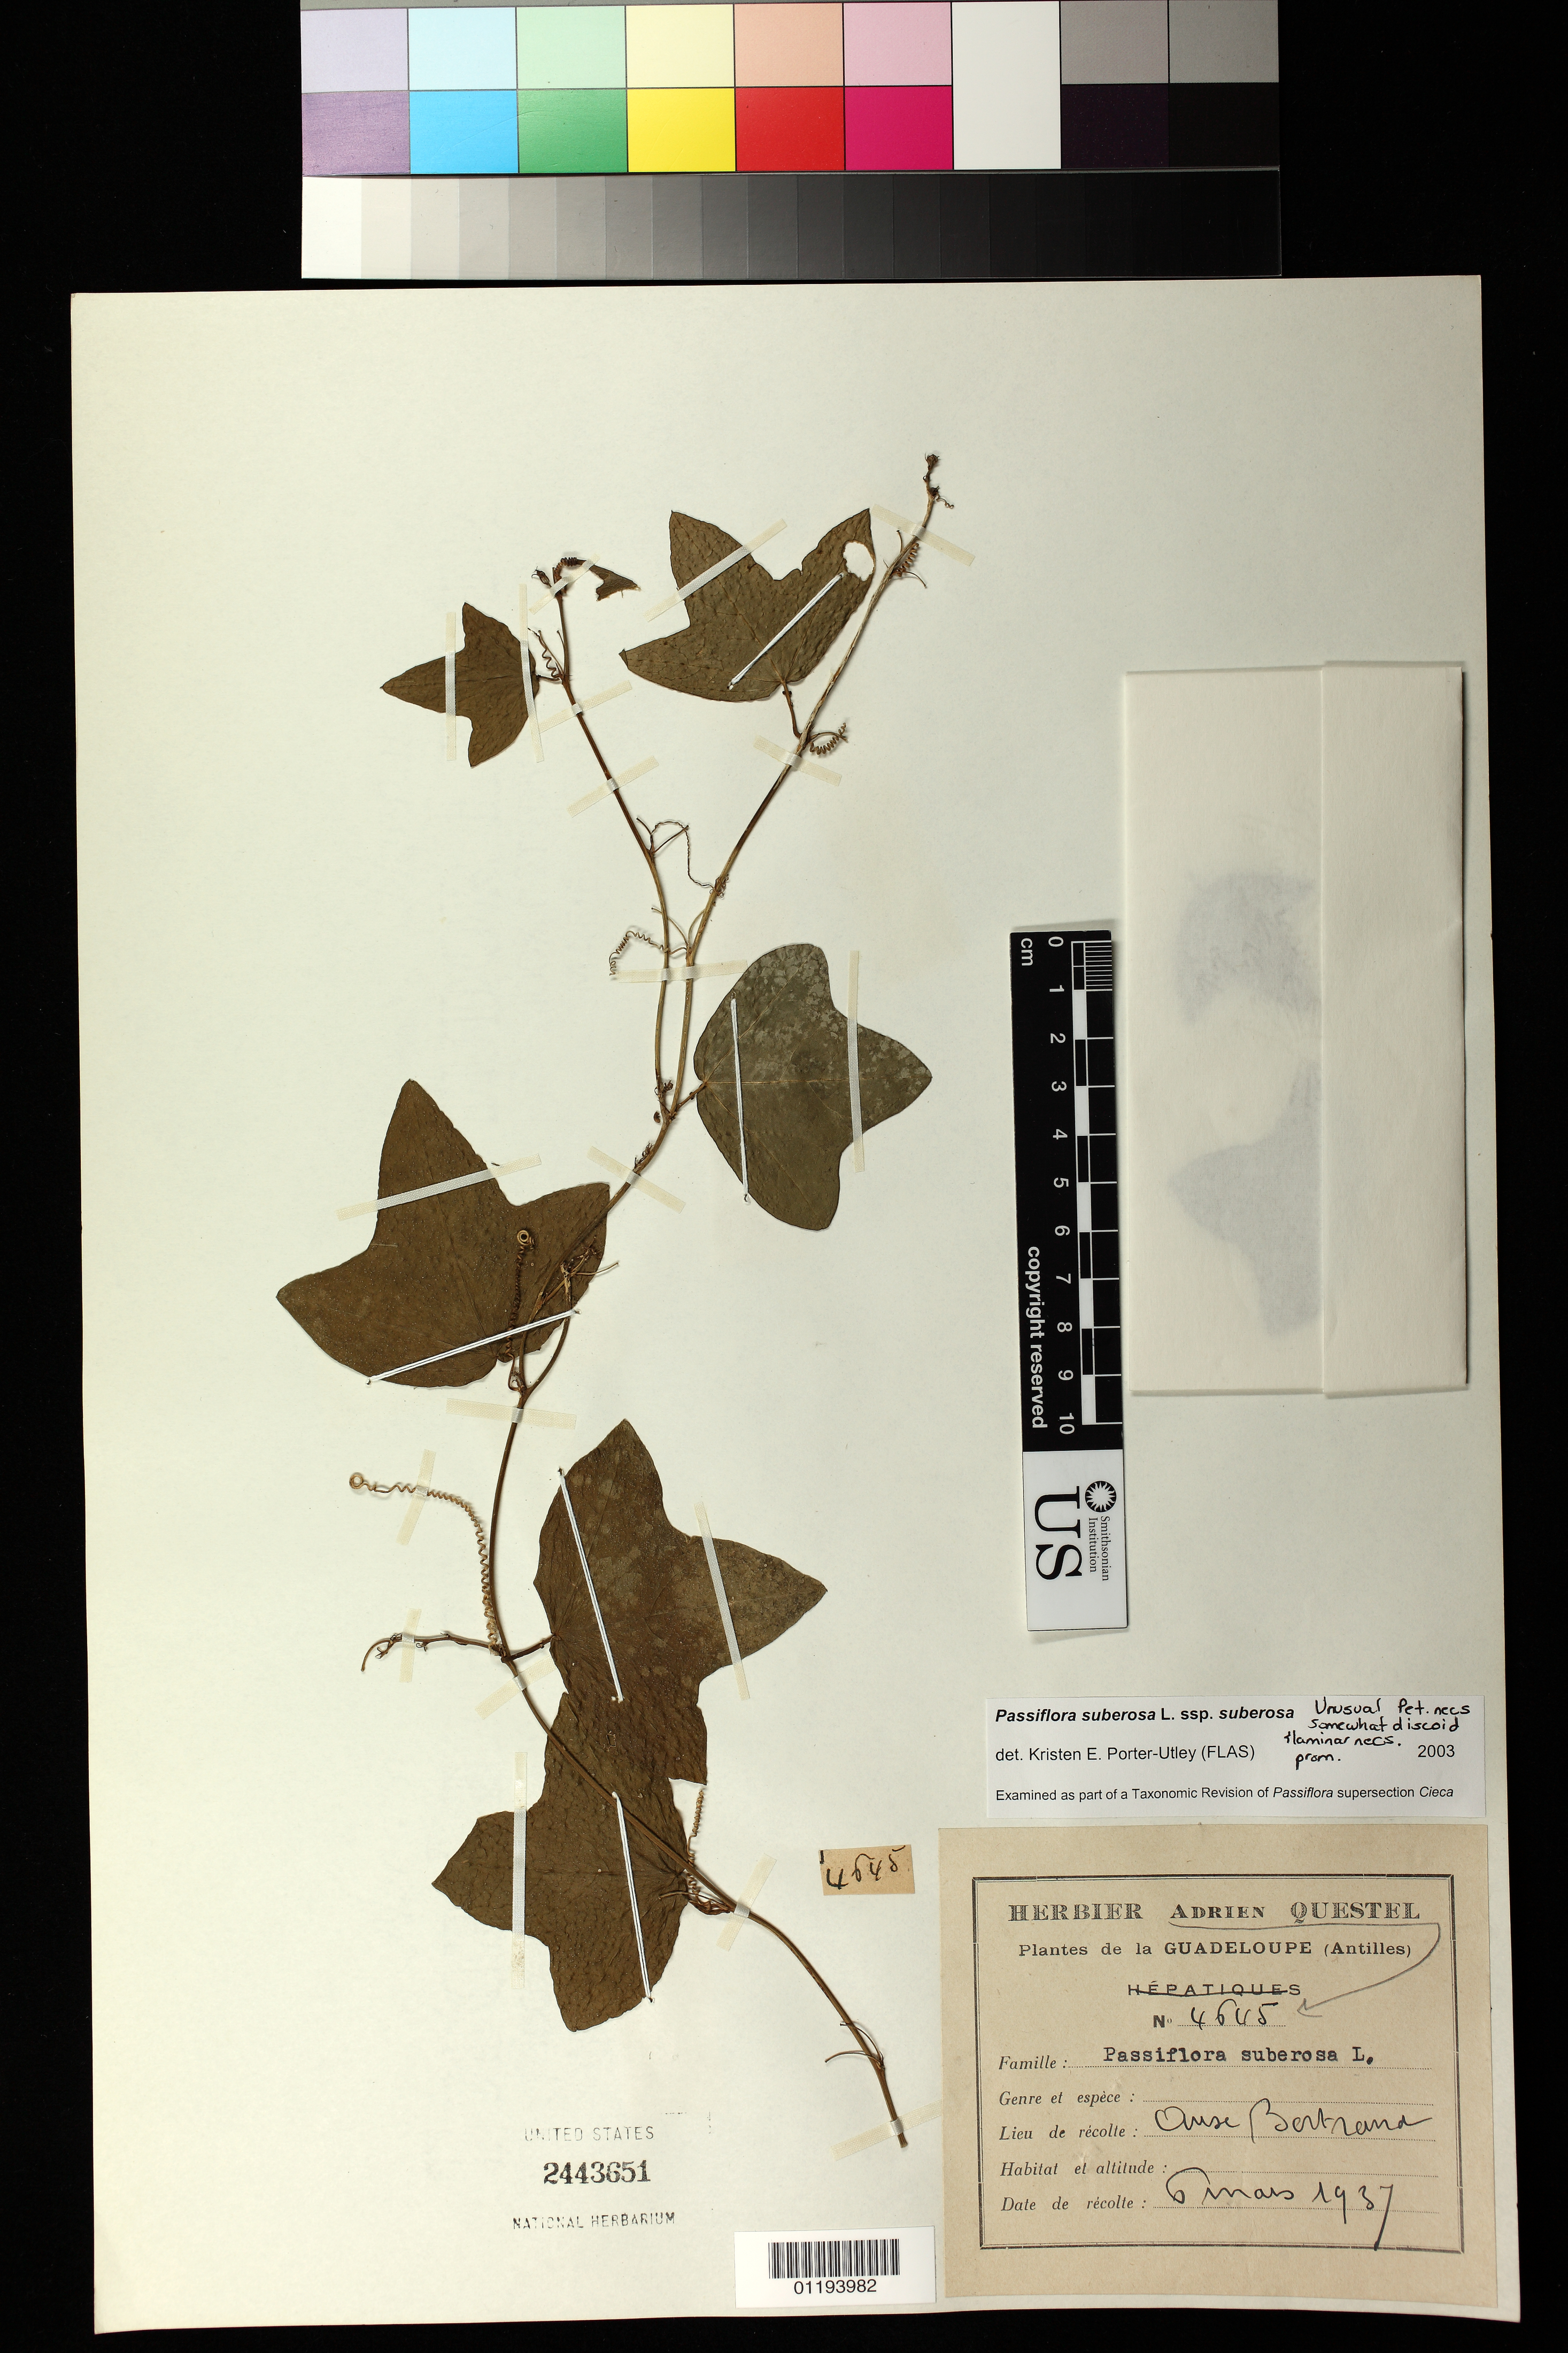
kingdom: Plantae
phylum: Tracheophyta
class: Magnoliopsida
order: Malpighiales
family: Passifloraceae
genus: Passiflora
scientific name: Passiflora suberosa subsp. suberosa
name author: L.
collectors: A. Questel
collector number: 4645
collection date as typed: Mar 6 1937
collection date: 1937-03-06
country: Guadeloupe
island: Basse Terre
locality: Anse Bertrand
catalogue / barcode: US 2443651